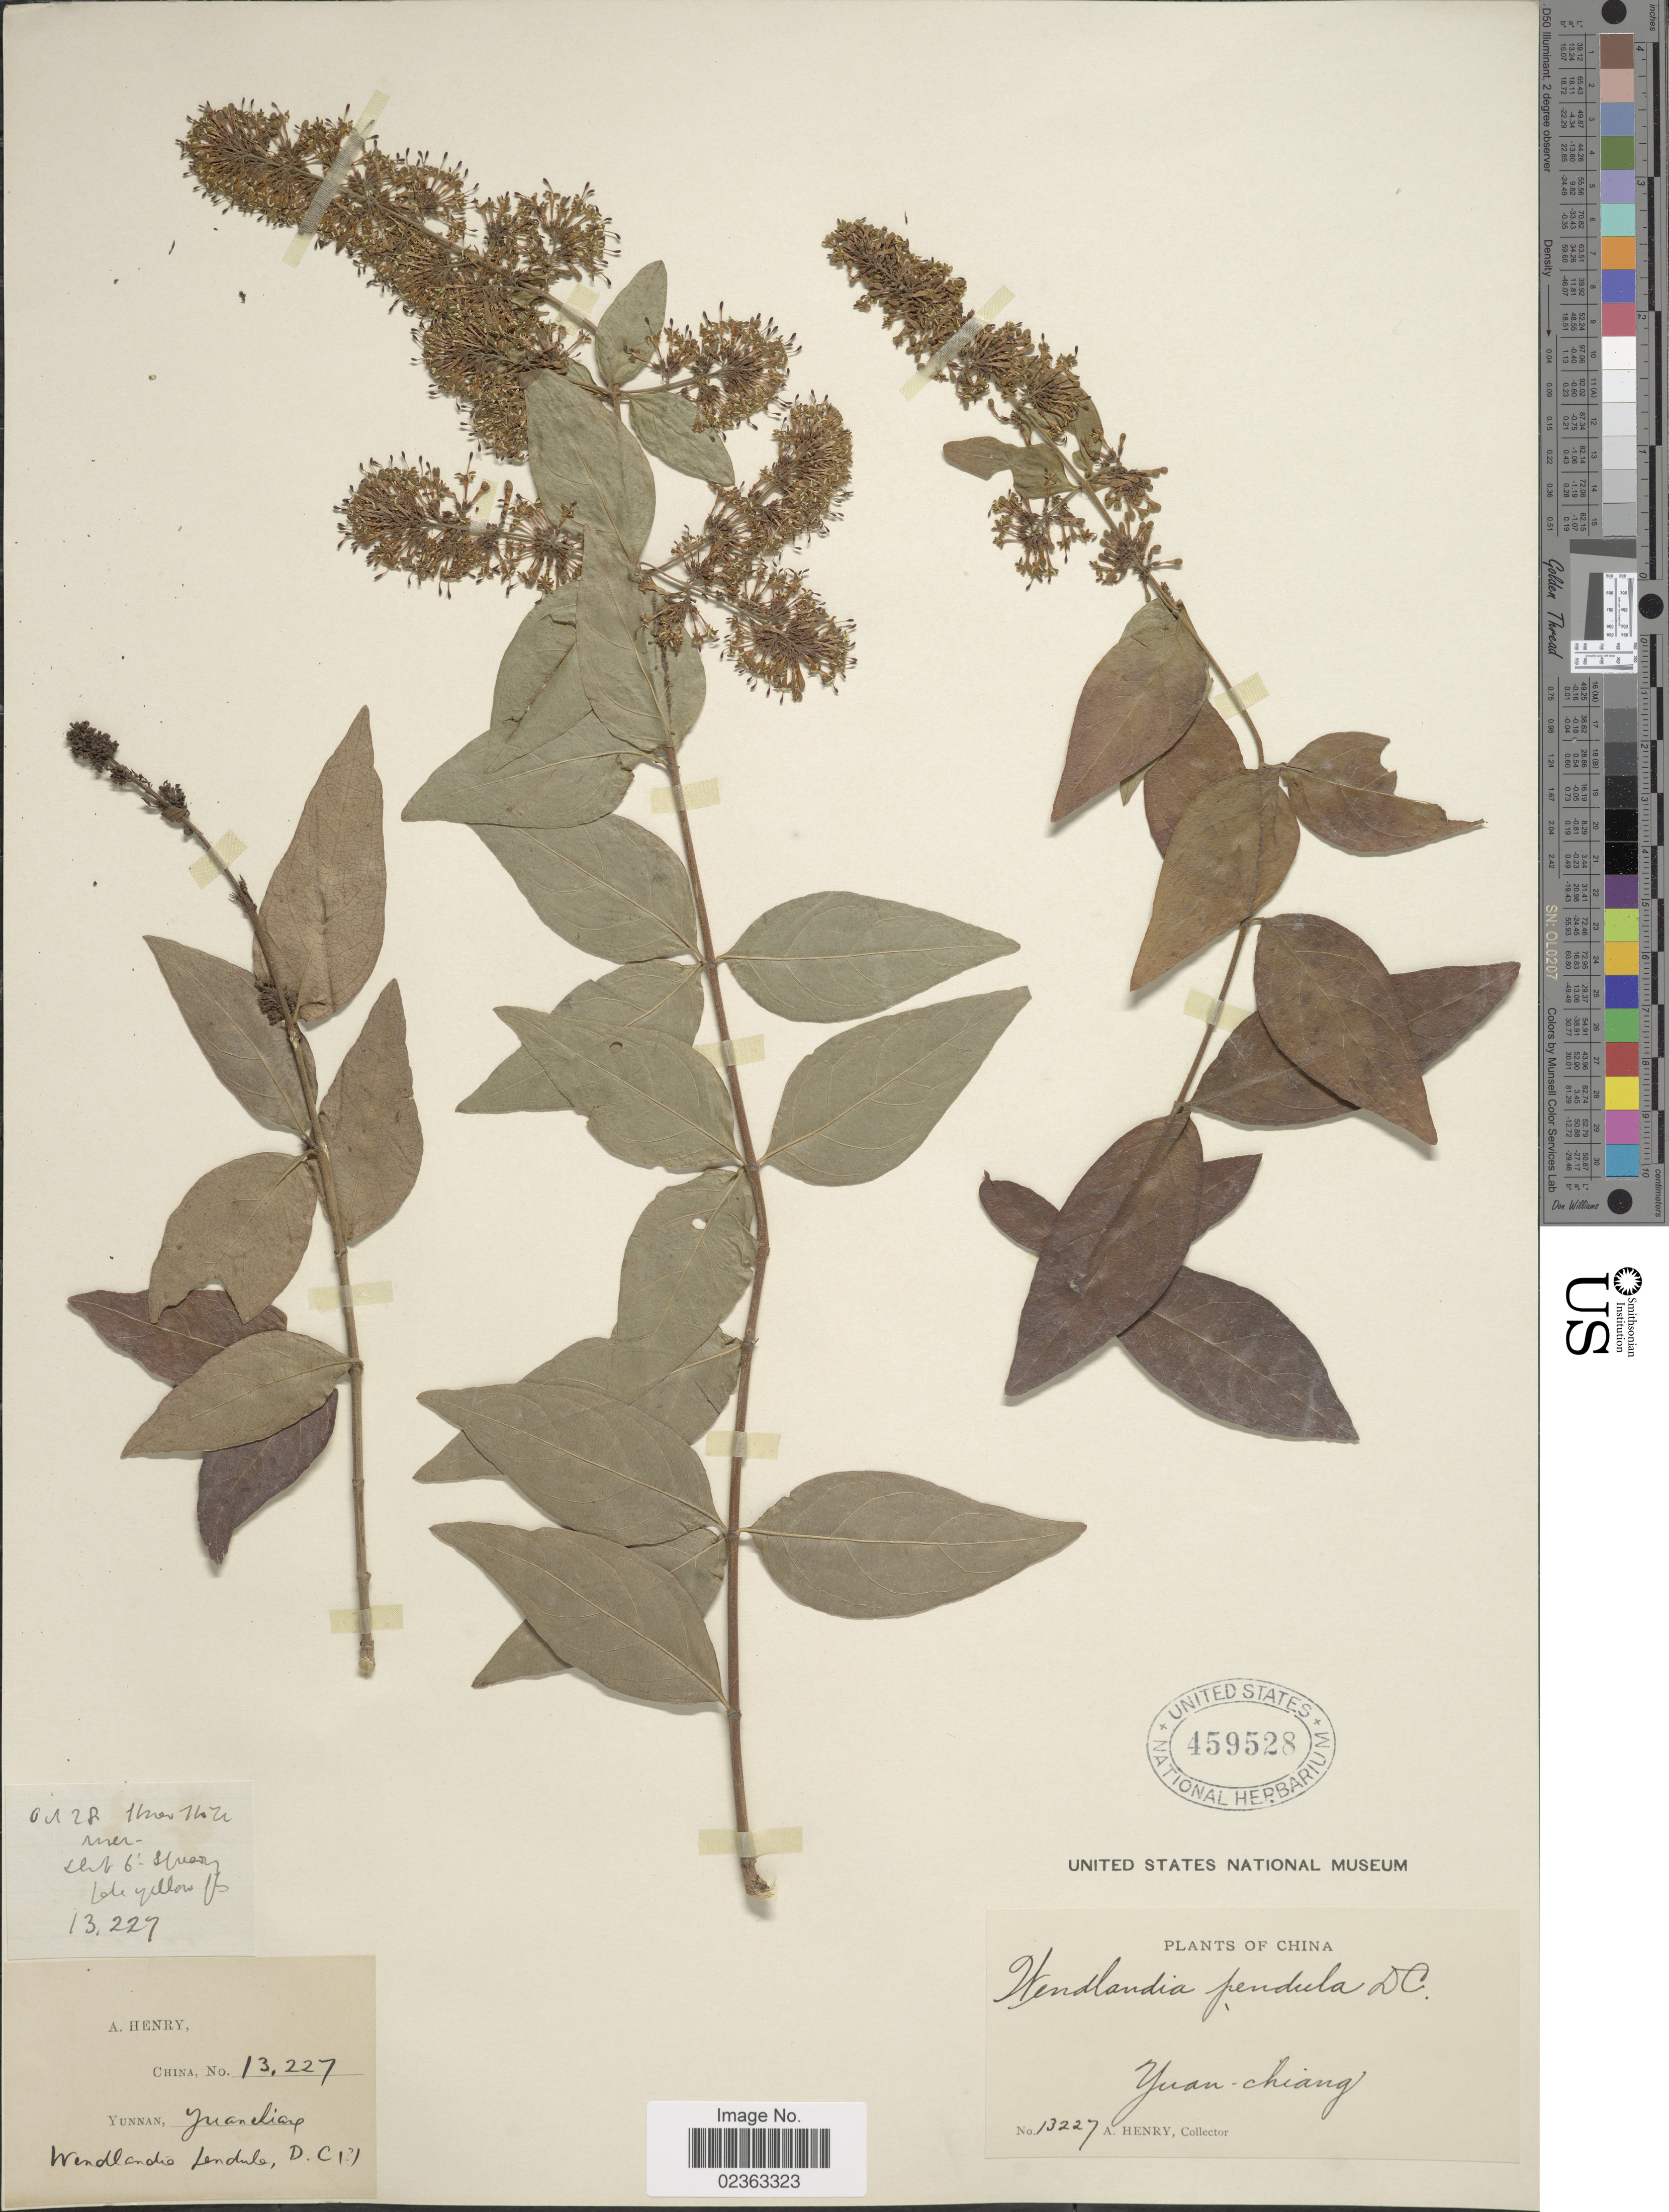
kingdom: Plantae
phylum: Tracheophyta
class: Magnoliopsida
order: Gentianales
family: Rubiaceae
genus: Wendlandia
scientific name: Wendlandia pendula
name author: (Wall.) DC.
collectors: A. Henry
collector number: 13227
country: China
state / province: Yunnan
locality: Yuan-chiang. Hsien Ho Zi river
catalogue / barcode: US 459528